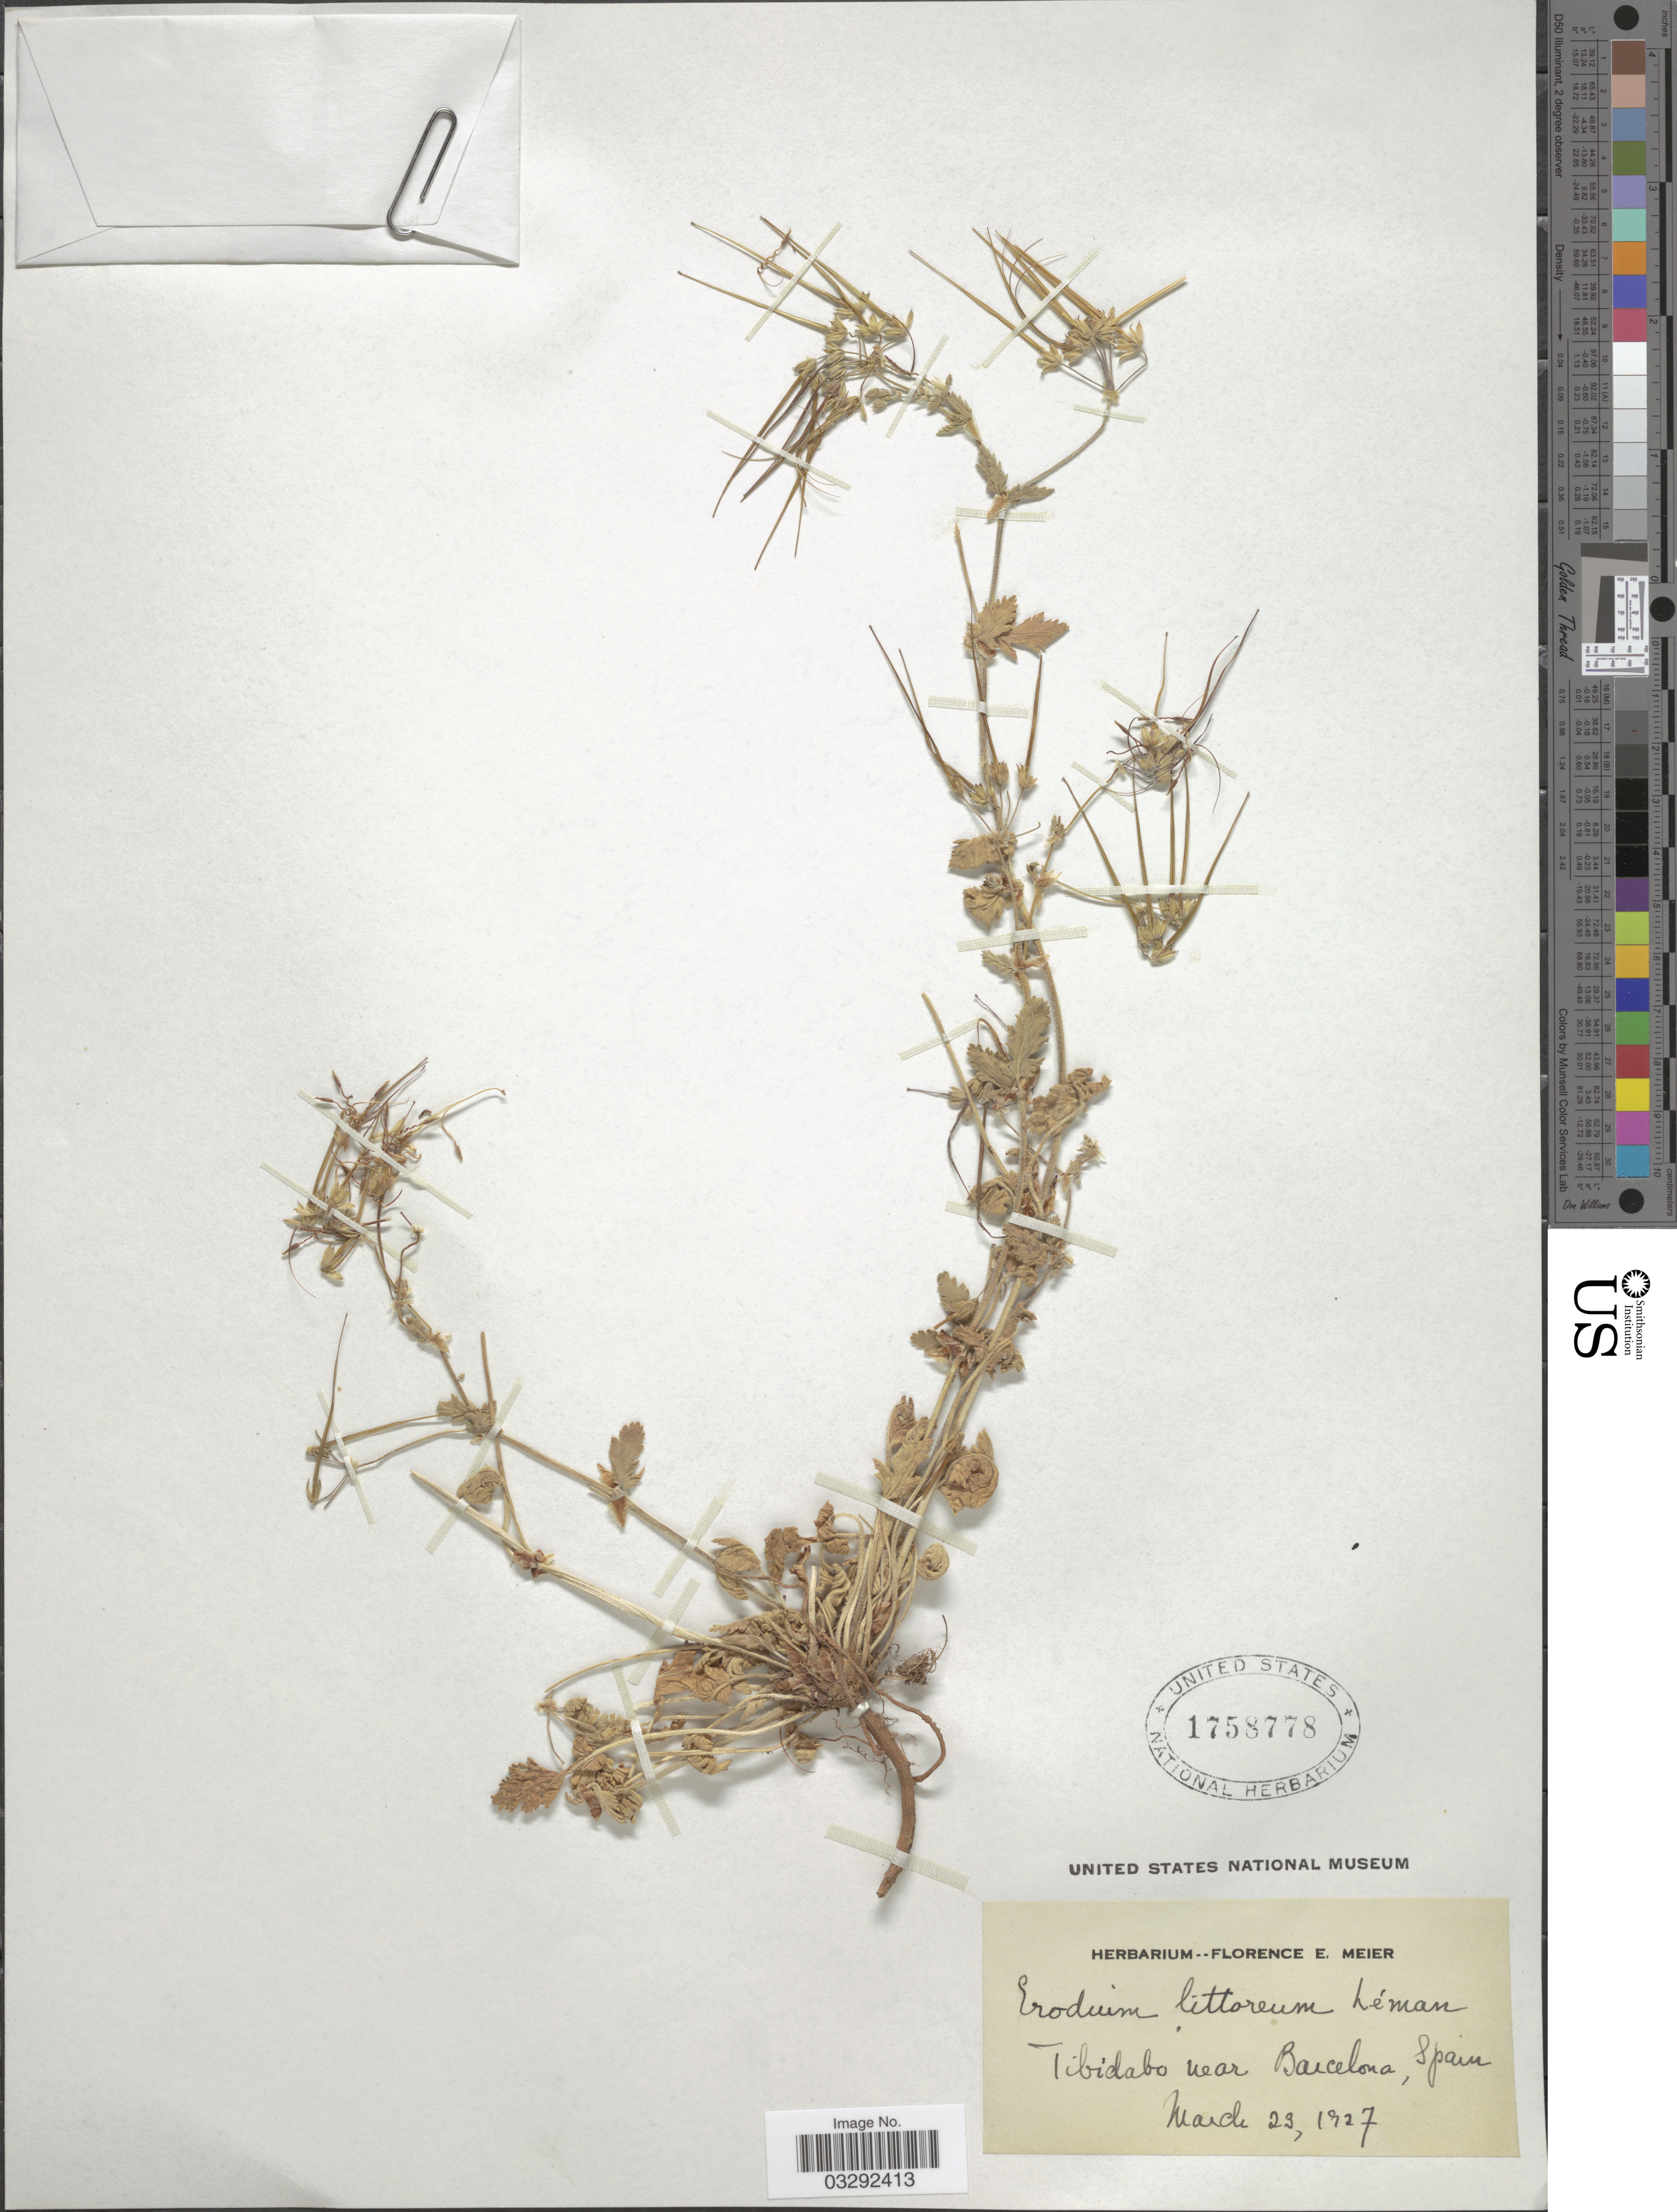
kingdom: Plantae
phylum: Tracheophyta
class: Magnoliopsida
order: Geraniales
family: Geraniaceae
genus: Erodium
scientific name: Erodium littoreum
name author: Léman ex DC.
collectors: ex herb. Florence E. Meier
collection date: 1927-03-23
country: Spain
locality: Tibidabo near Barcelona.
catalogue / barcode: US 1758778